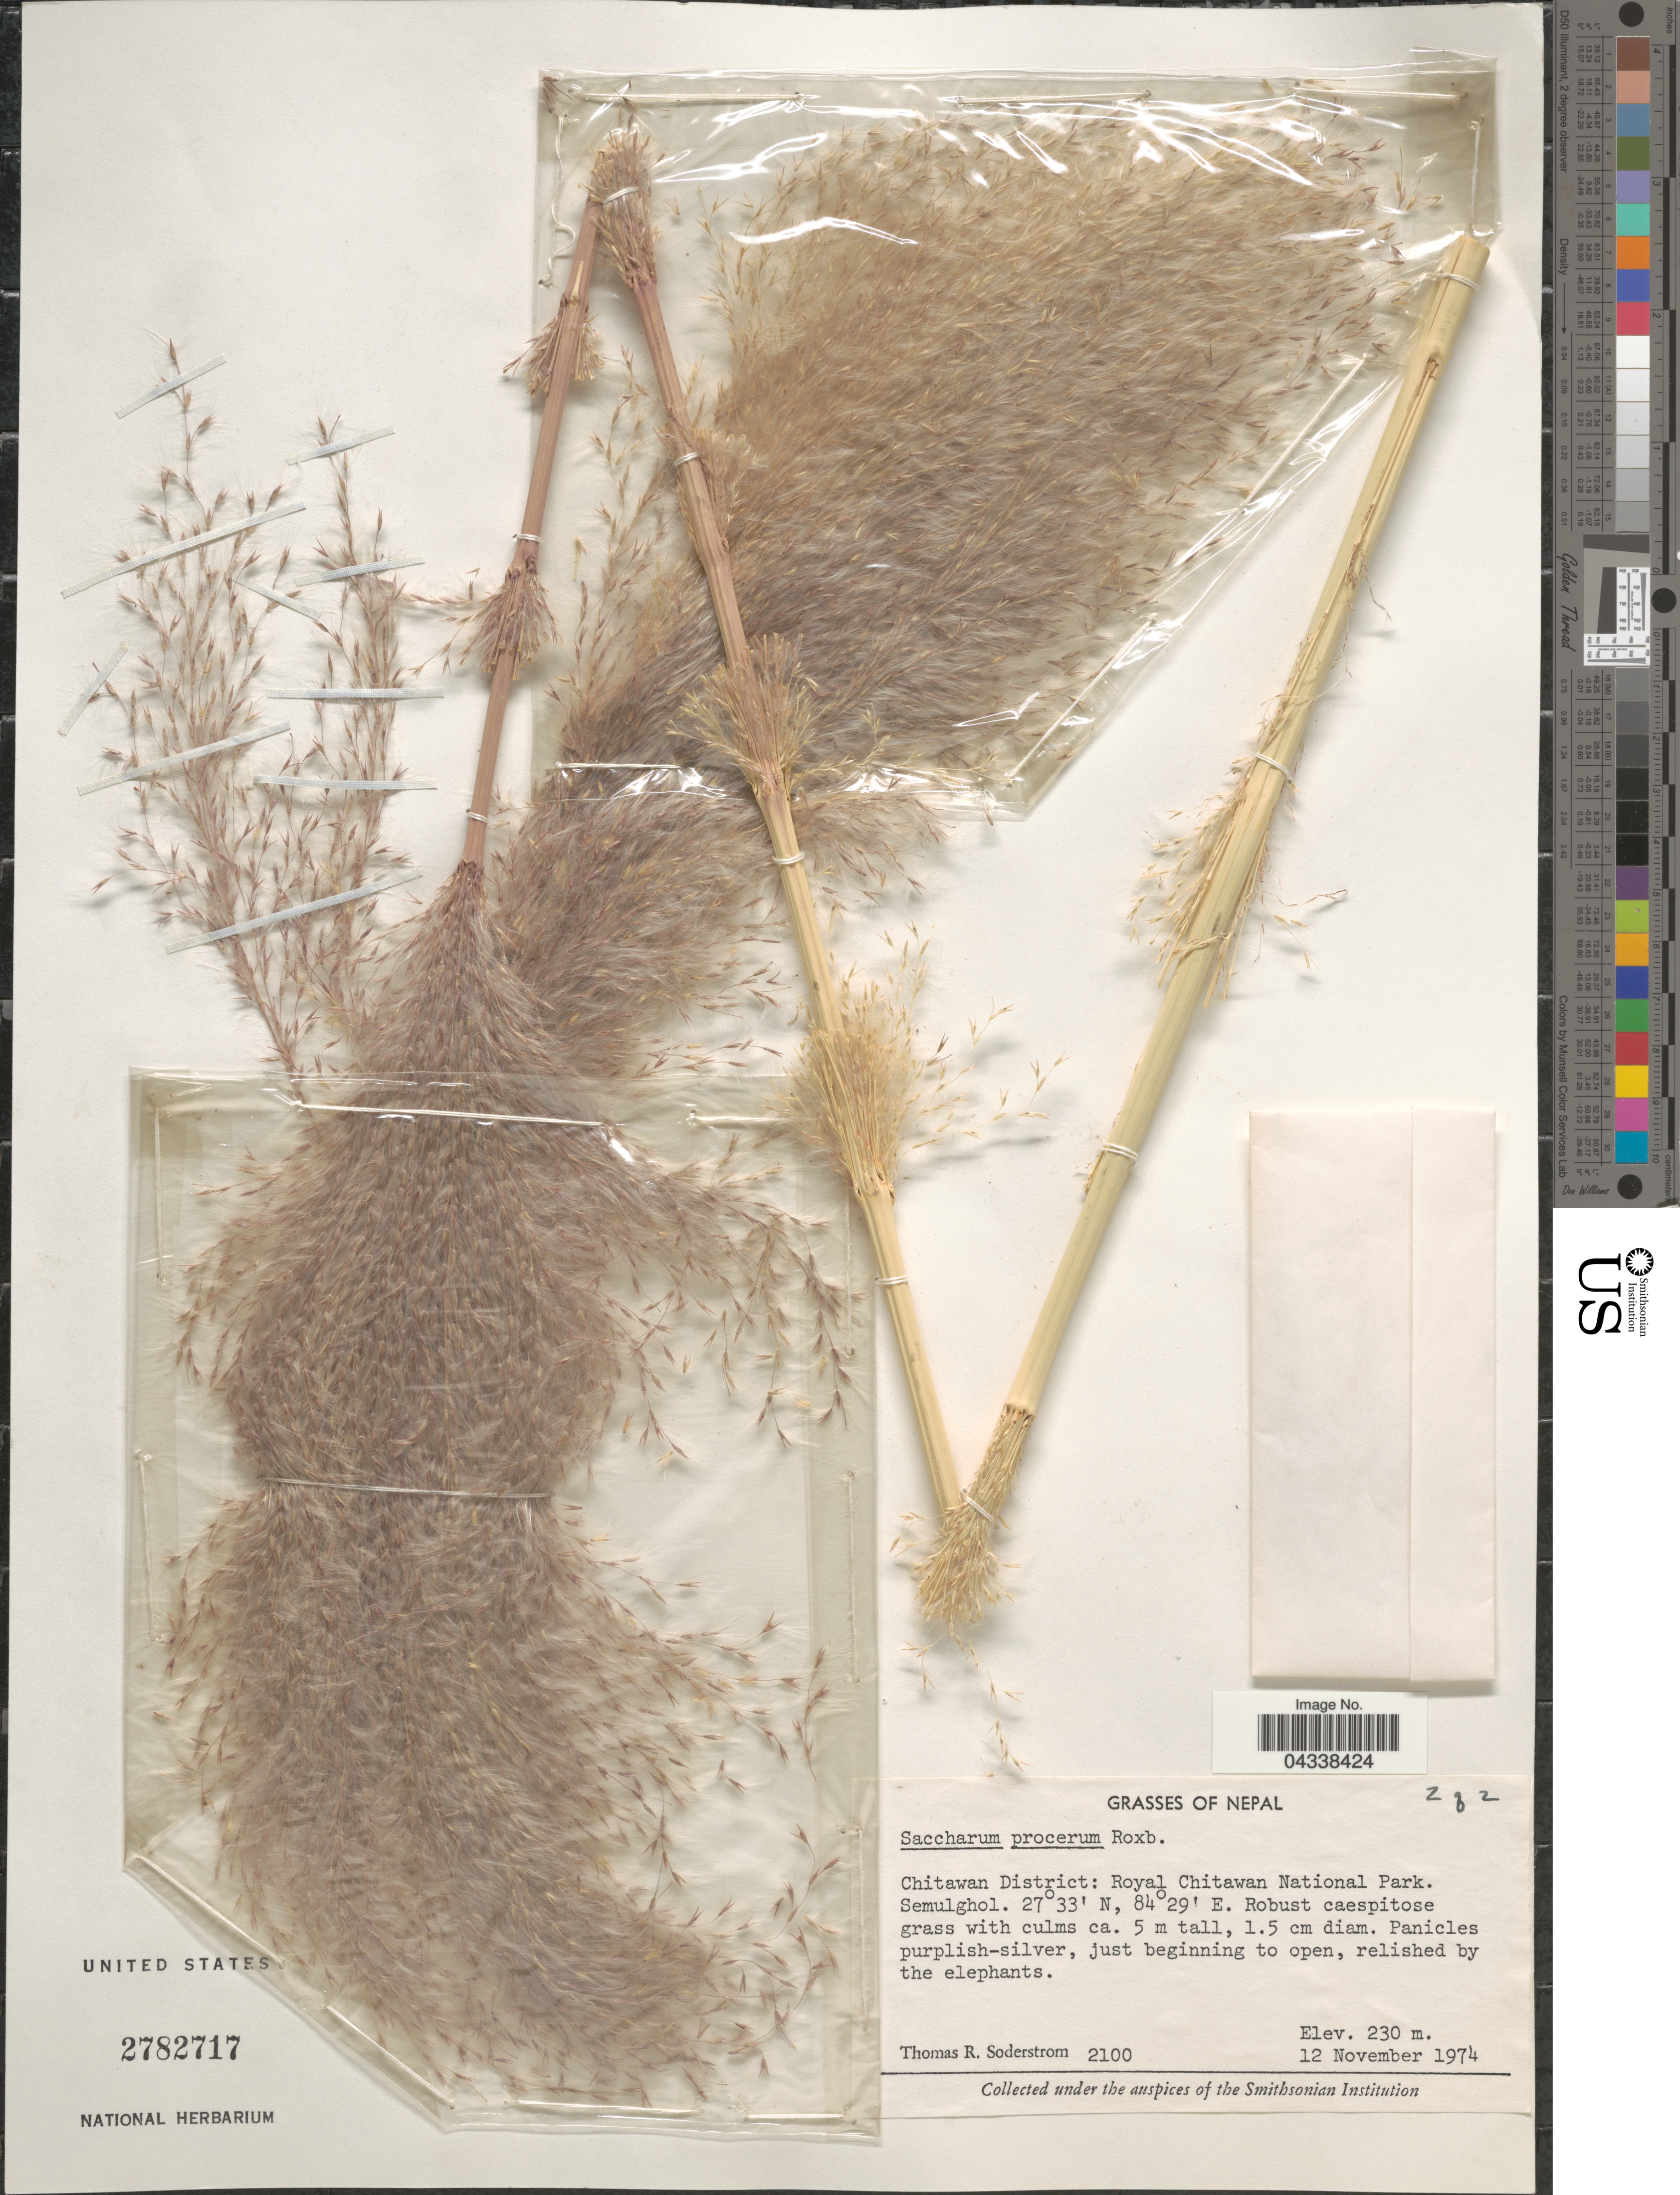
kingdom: Plantae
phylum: Tracheophyta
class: Liliopsida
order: Poales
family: Poaceae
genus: Saccharum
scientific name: Saccharum procerum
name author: Roxb.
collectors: T. R. Soderstrom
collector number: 2100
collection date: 1974-11-12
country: Nepal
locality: Chitawan District: Royal Chitawan National Park. Semulghol.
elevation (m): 230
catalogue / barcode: US 2782717